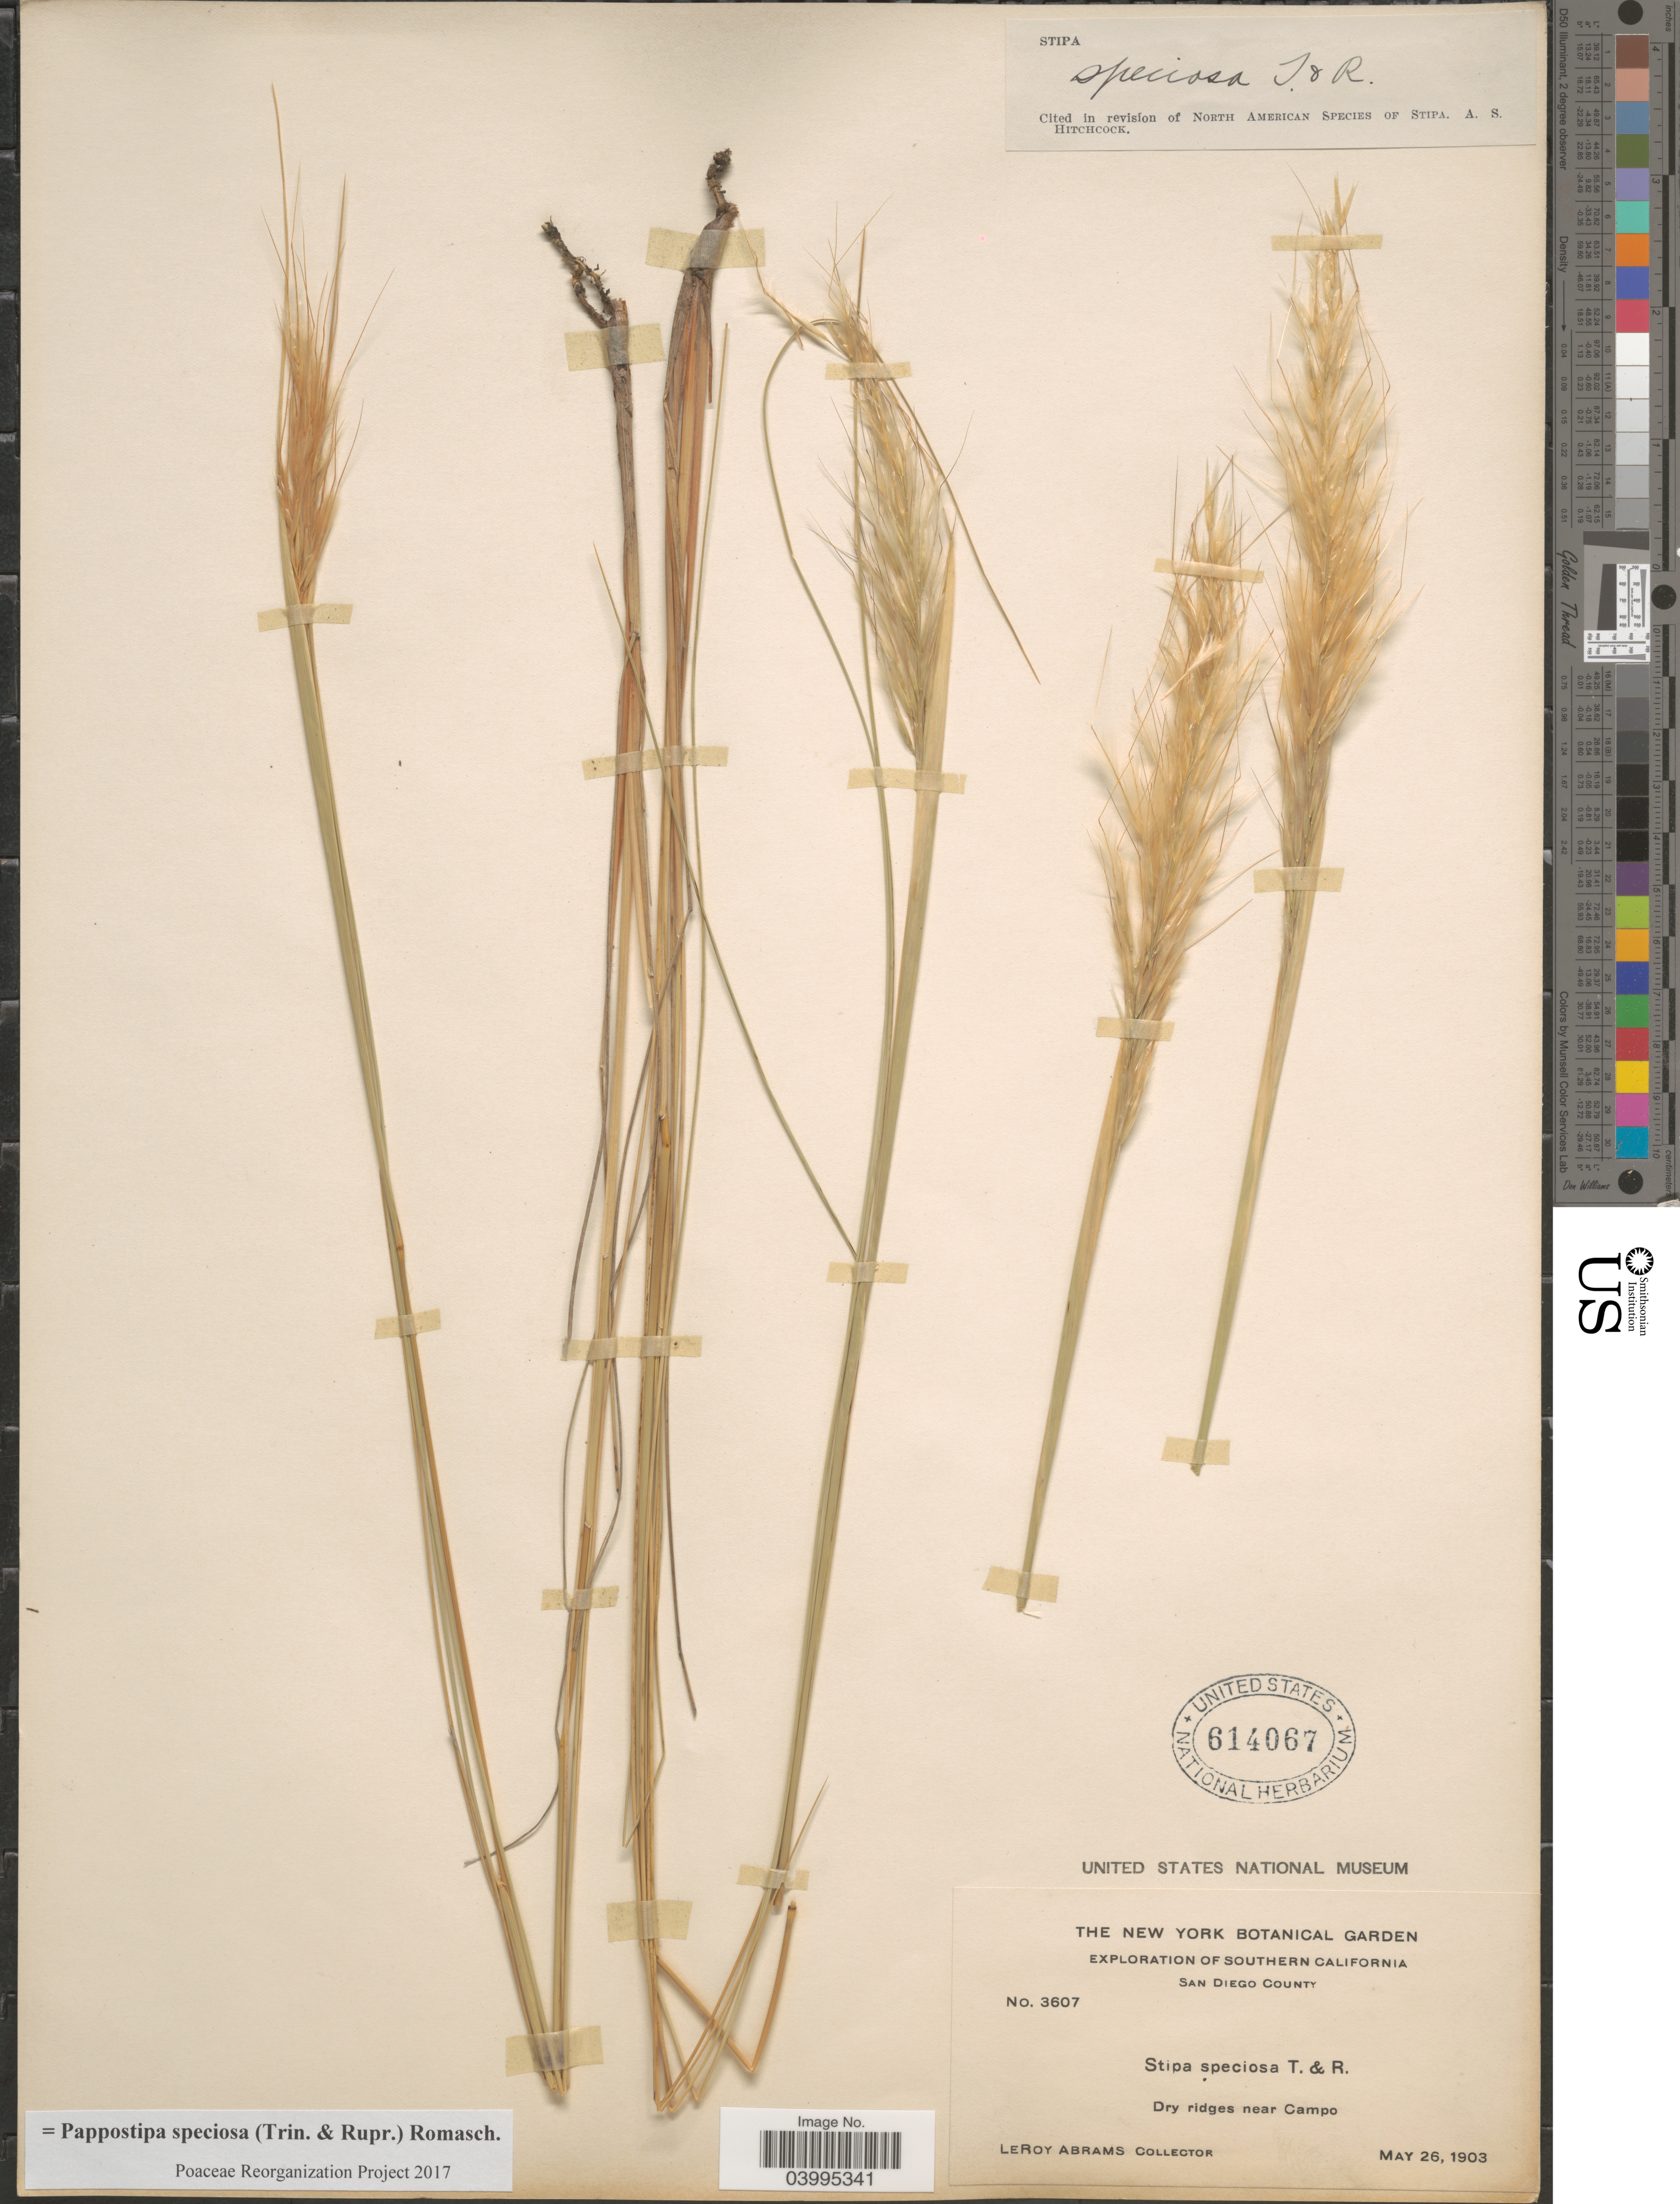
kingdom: Plantae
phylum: Tracheophyta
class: Liliopsida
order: Poales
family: Poaceae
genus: Pappostipa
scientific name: Pappostipa speciosa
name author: (Trin. & Rupr.) Romasch.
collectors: L. Abrams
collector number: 3607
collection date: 1903-05-26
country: United States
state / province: California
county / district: San Diego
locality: Southern California. San Diego County. Dry ridges near Campo.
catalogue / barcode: US 614067